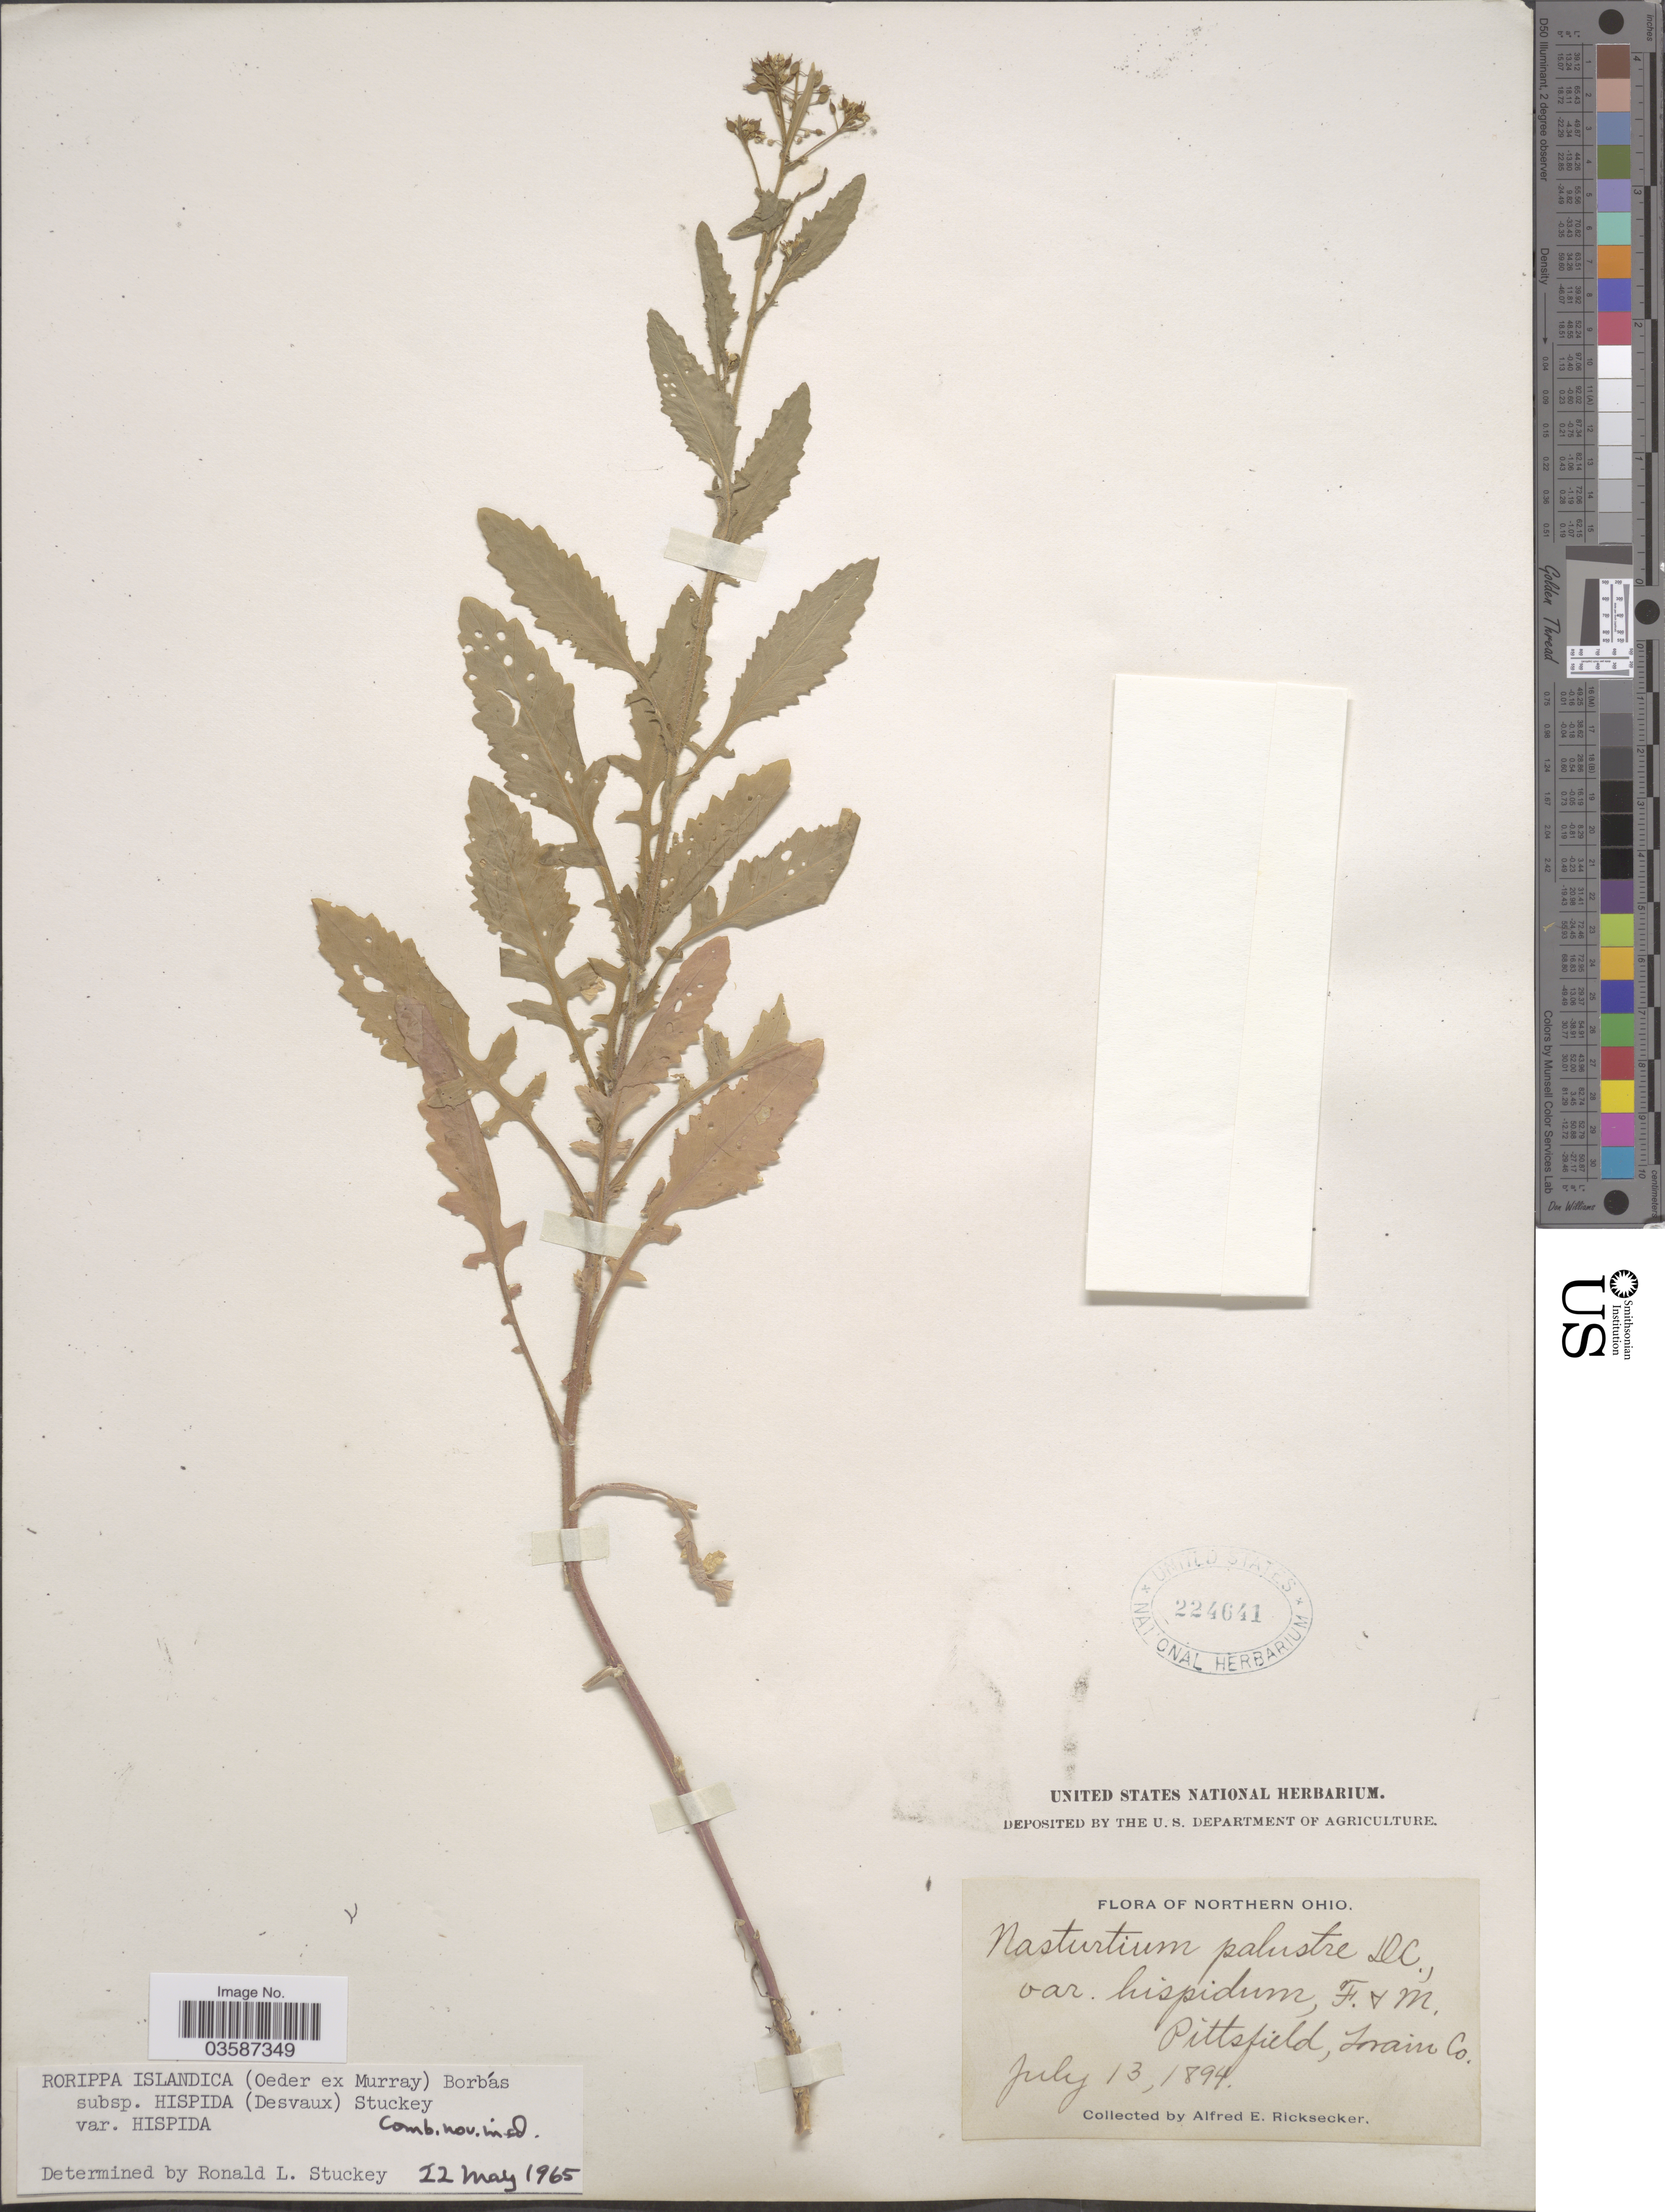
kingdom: Plantae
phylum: Tracheophyta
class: Magnoliopsida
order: Brassicales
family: Brassicaceae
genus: Rorippa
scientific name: Rorippa islandica var. hispida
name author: (Desv.) Butters & Abbe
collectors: A. E. Ricksecker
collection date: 1894-07-13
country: United States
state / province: Ohio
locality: Northern Ohio. Pittsfield, Lorain Co.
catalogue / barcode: US 224641